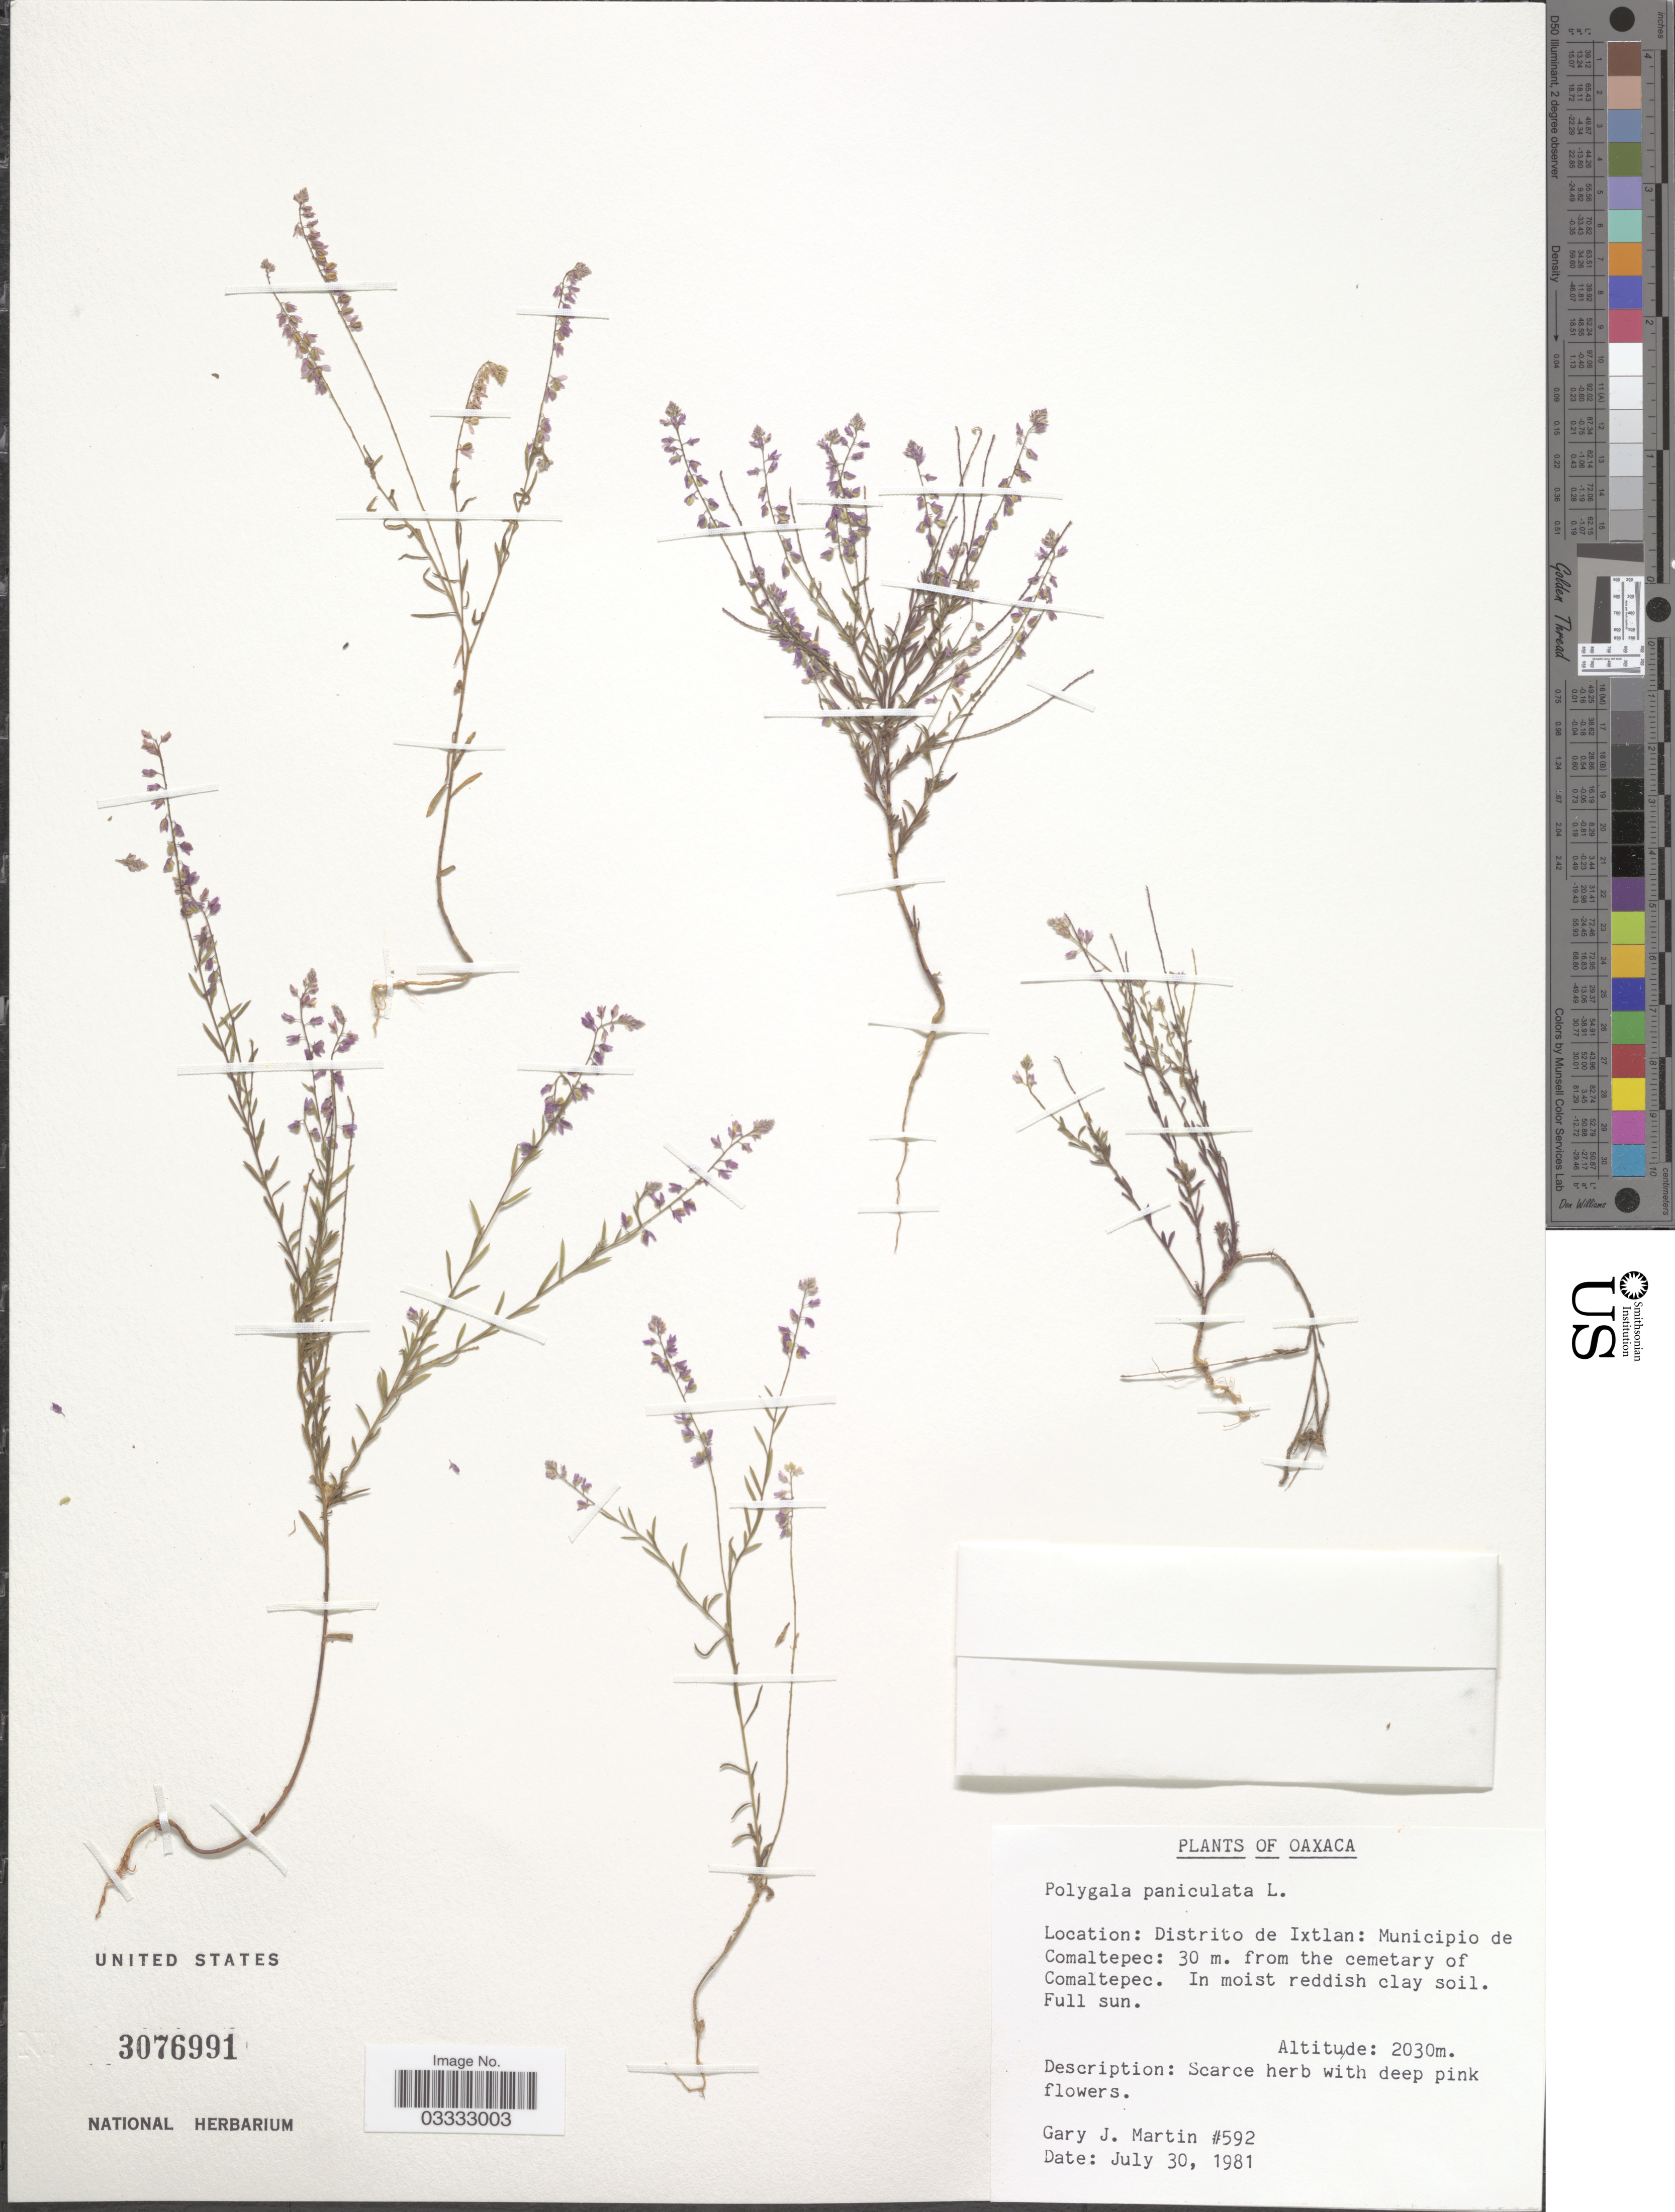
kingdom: Plantae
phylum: Tracheophyta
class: Magnoliopsida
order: Fabales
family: Polygalaceae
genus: Polygala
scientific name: Polygala paniculata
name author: L.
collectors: G. J. Martin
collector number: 592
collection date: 1981-07-30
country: Mexico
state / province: Oaxaca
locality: Distrito de Ixtlan: Municipio de Comaltepec: 30 m. from the cemetary of Comaltepec.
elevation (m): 2030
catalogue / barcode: US 3076991